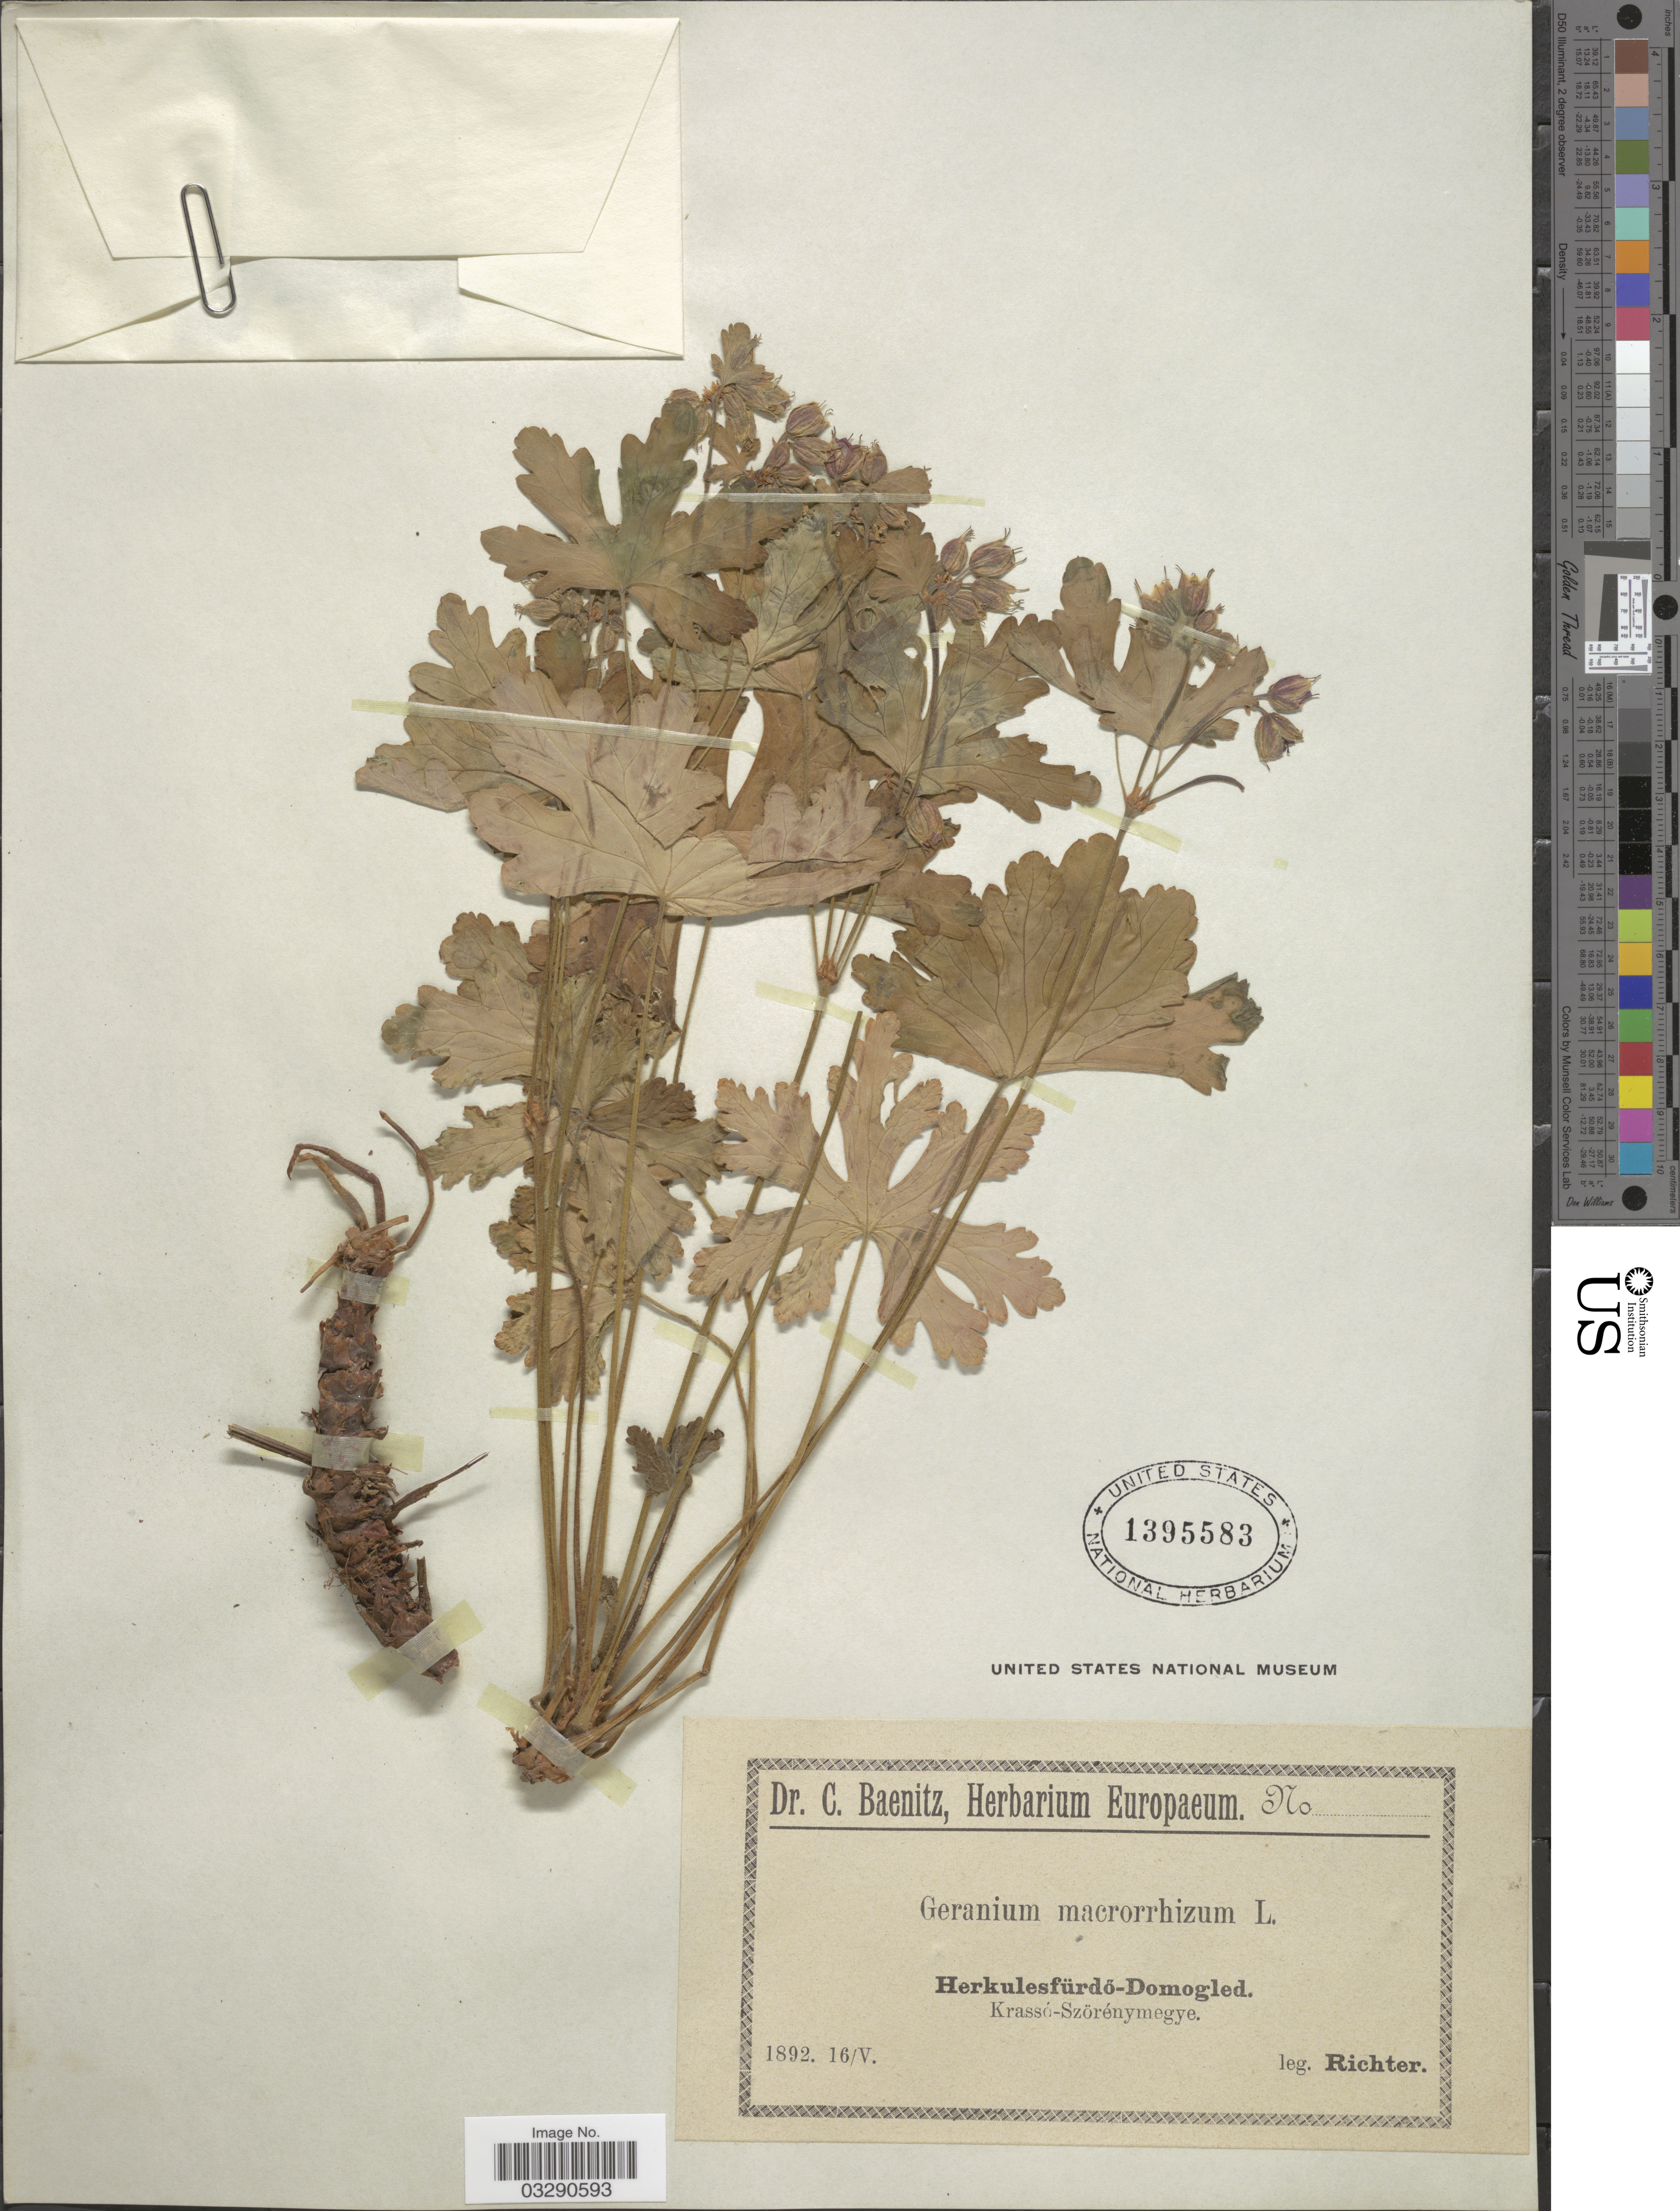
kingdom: Plantae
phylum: Tracheophyta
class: Magnoliopsida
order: Geraniales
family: Geraniaceae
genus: Geranium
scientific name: Geranium macrorrhizum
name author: L.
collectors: -- Richter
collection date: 1892-05-16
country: Romania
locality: Herkulesfürdö-Domogled. Krassó-Szörénymegye.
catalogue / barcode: US 1395583